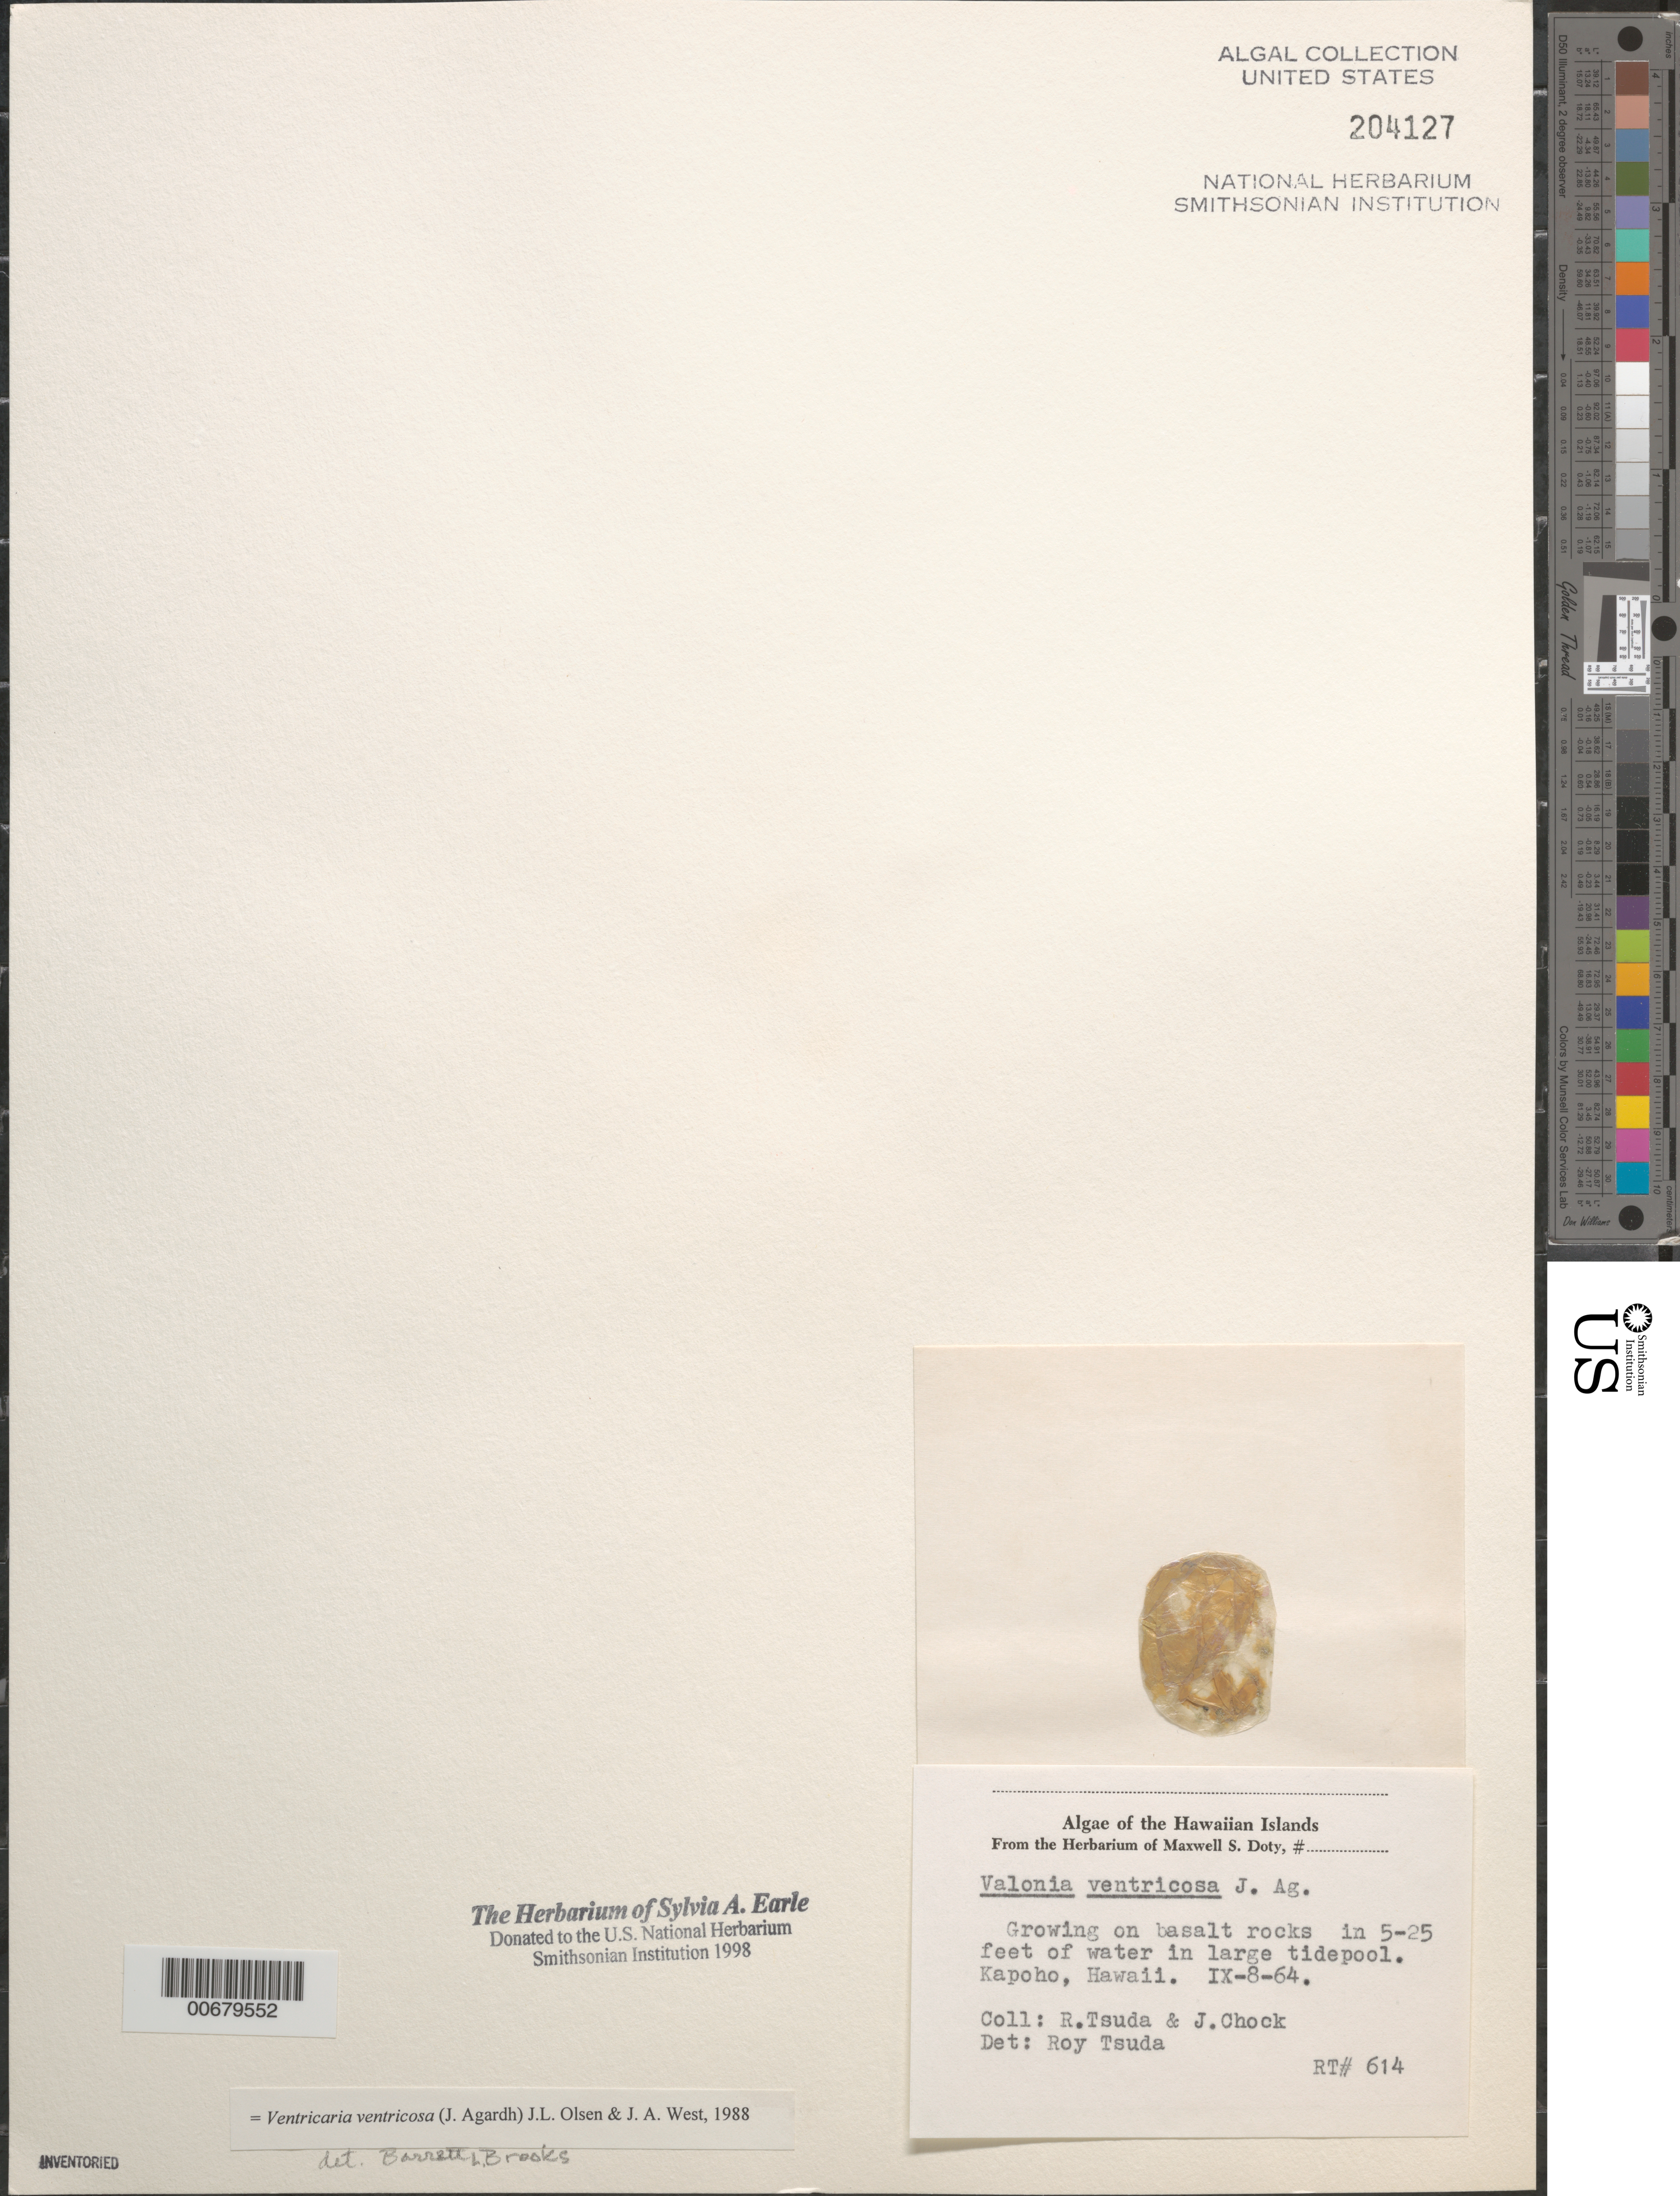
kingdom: Plantae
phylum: Chlorophyta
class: Ulvophyceae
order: Siphonocladales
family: Valoniaceae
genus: Valonia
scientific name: Valonia ventricosa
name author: J. Agardh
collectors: R. Tsuda & J. Chock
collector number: RT 614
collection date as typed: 08 Sep 1964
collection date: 1964-09-08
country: United States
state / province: Hawaii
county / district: Hawaii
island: Hawaii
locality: Kapoho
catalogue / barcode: US 204127